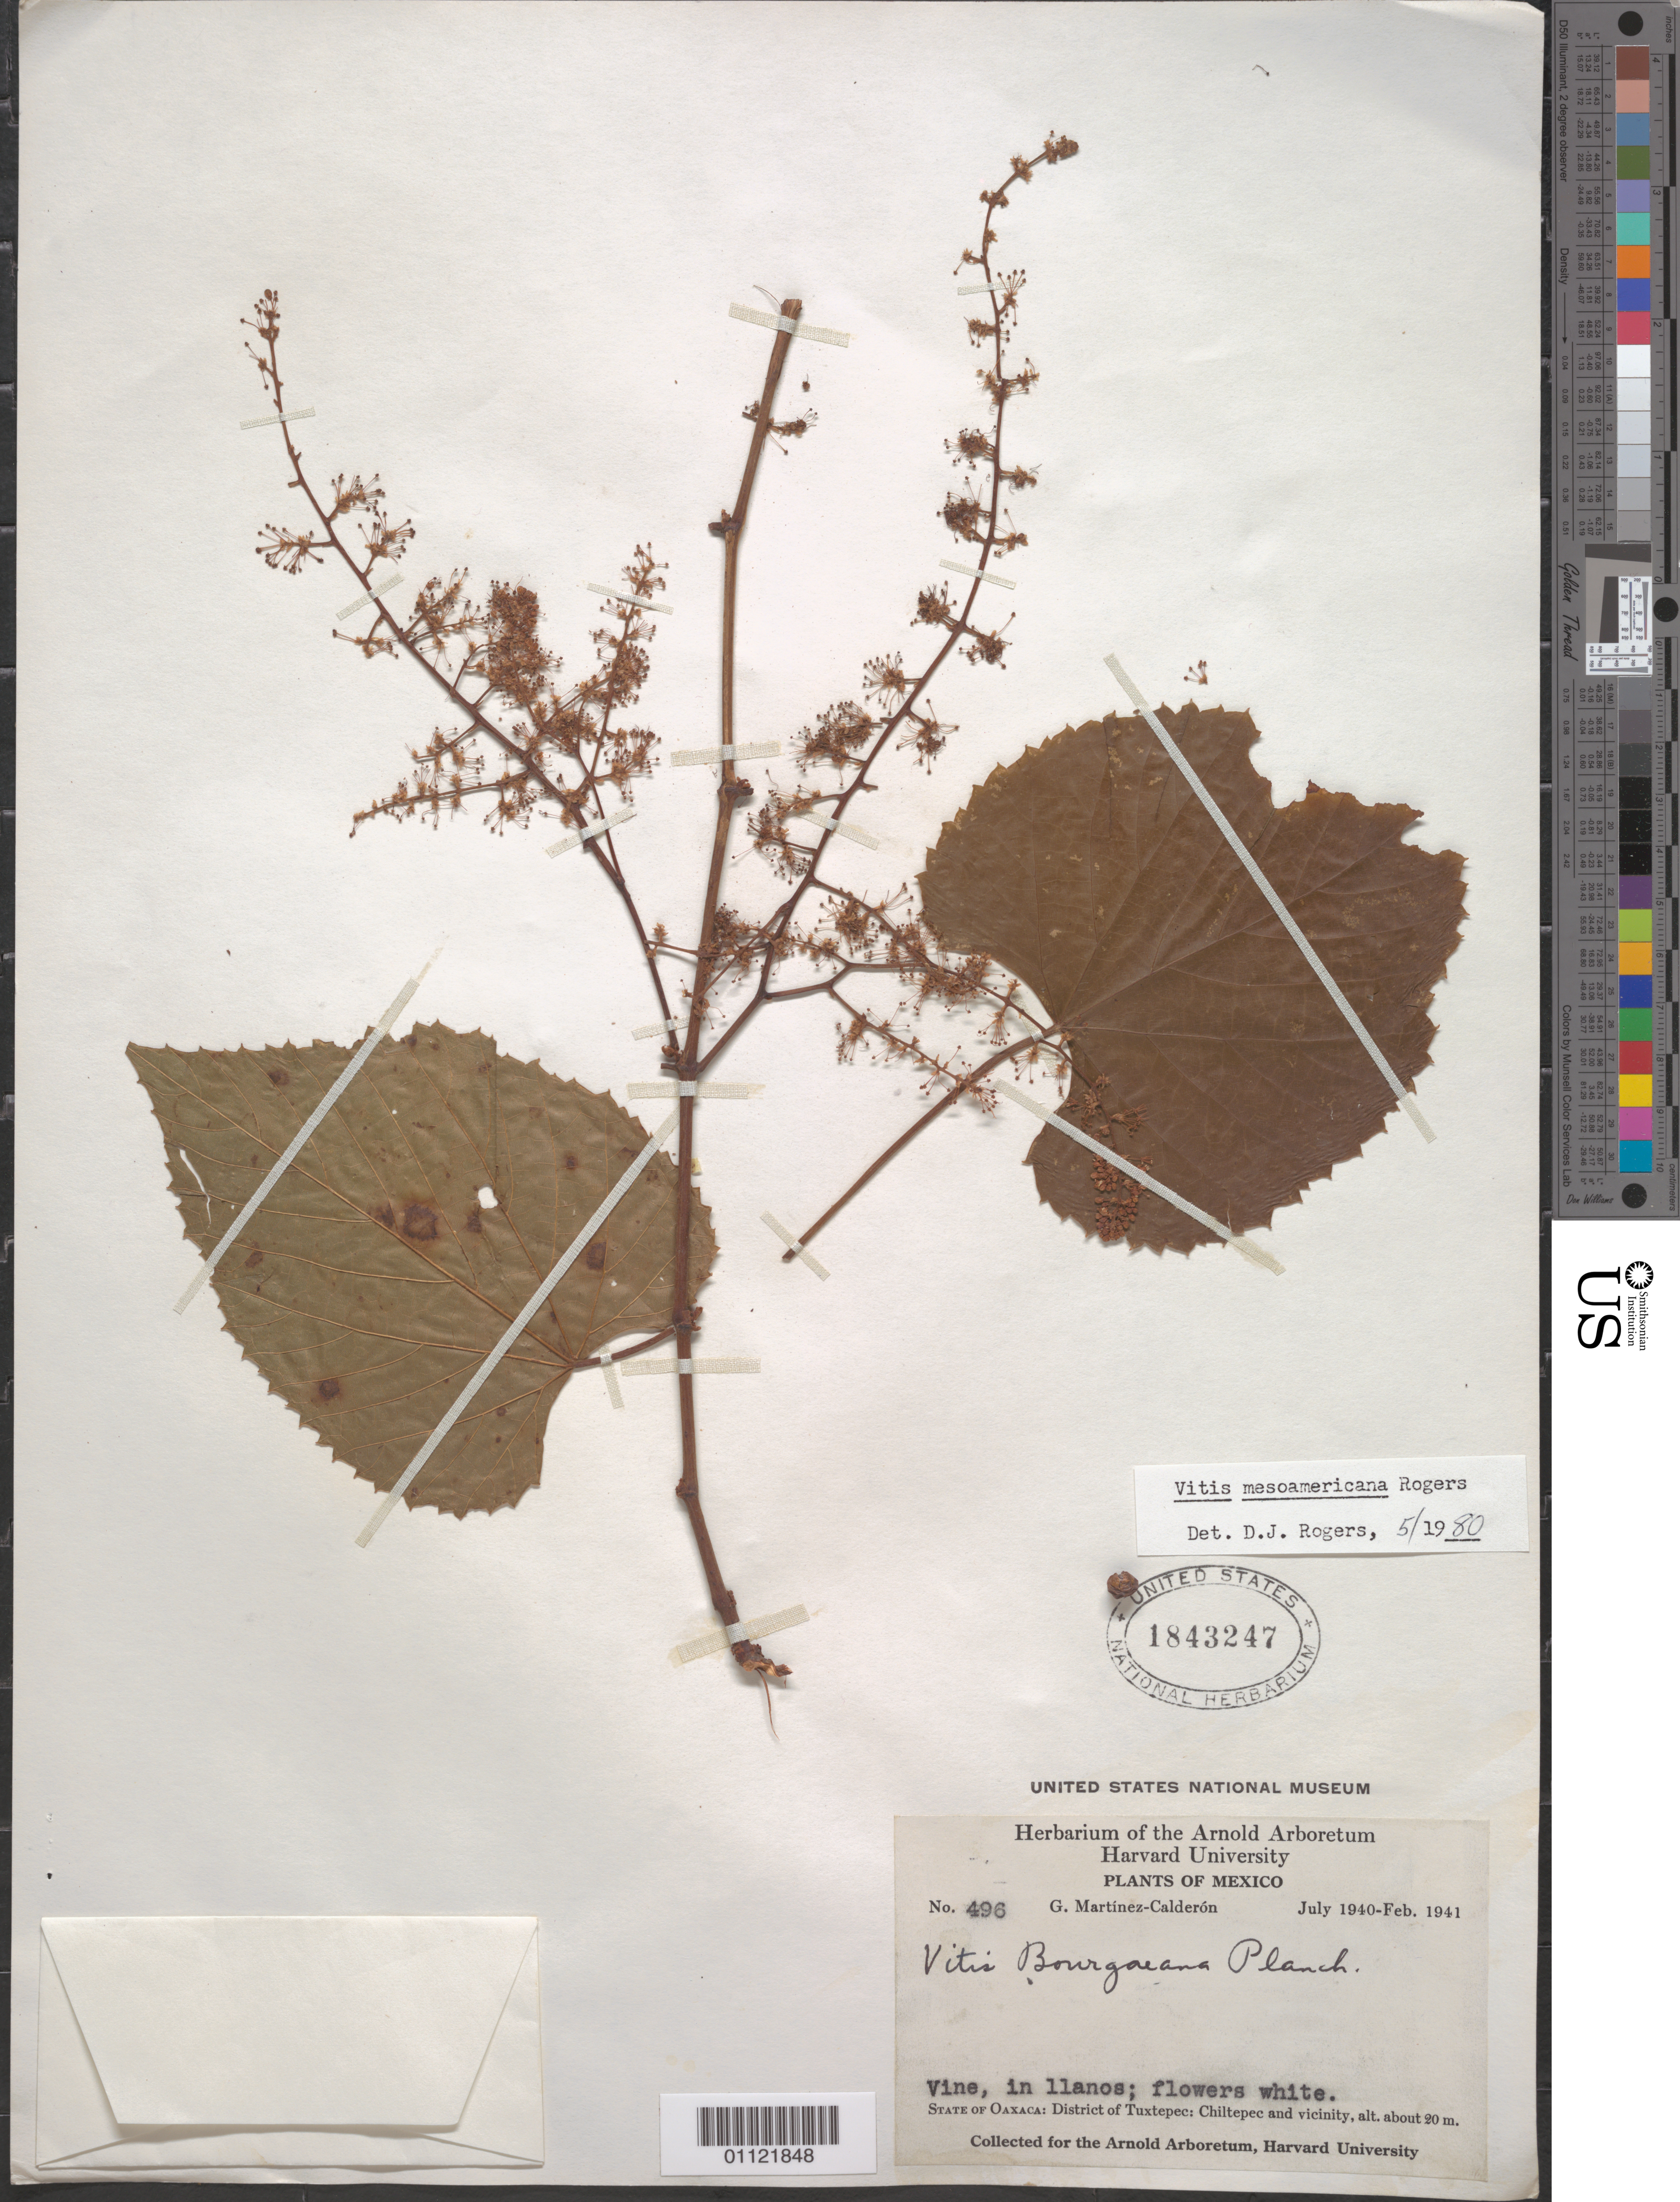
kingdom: Plantae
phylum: Tracheophyta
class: Magnoliopsida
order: Vitales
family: Vitaceae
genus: Vitis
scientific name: Vitis mesoamericana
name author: D.J. Rogers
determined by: Rogers, D. J.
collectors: G. Martinez C.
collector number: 496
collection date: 1940-07/1941-02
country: Mexico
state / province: Oaxaca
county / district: Tuxtepec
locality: Chiltepec and vicinity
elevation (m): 20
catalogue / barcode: US 1843247